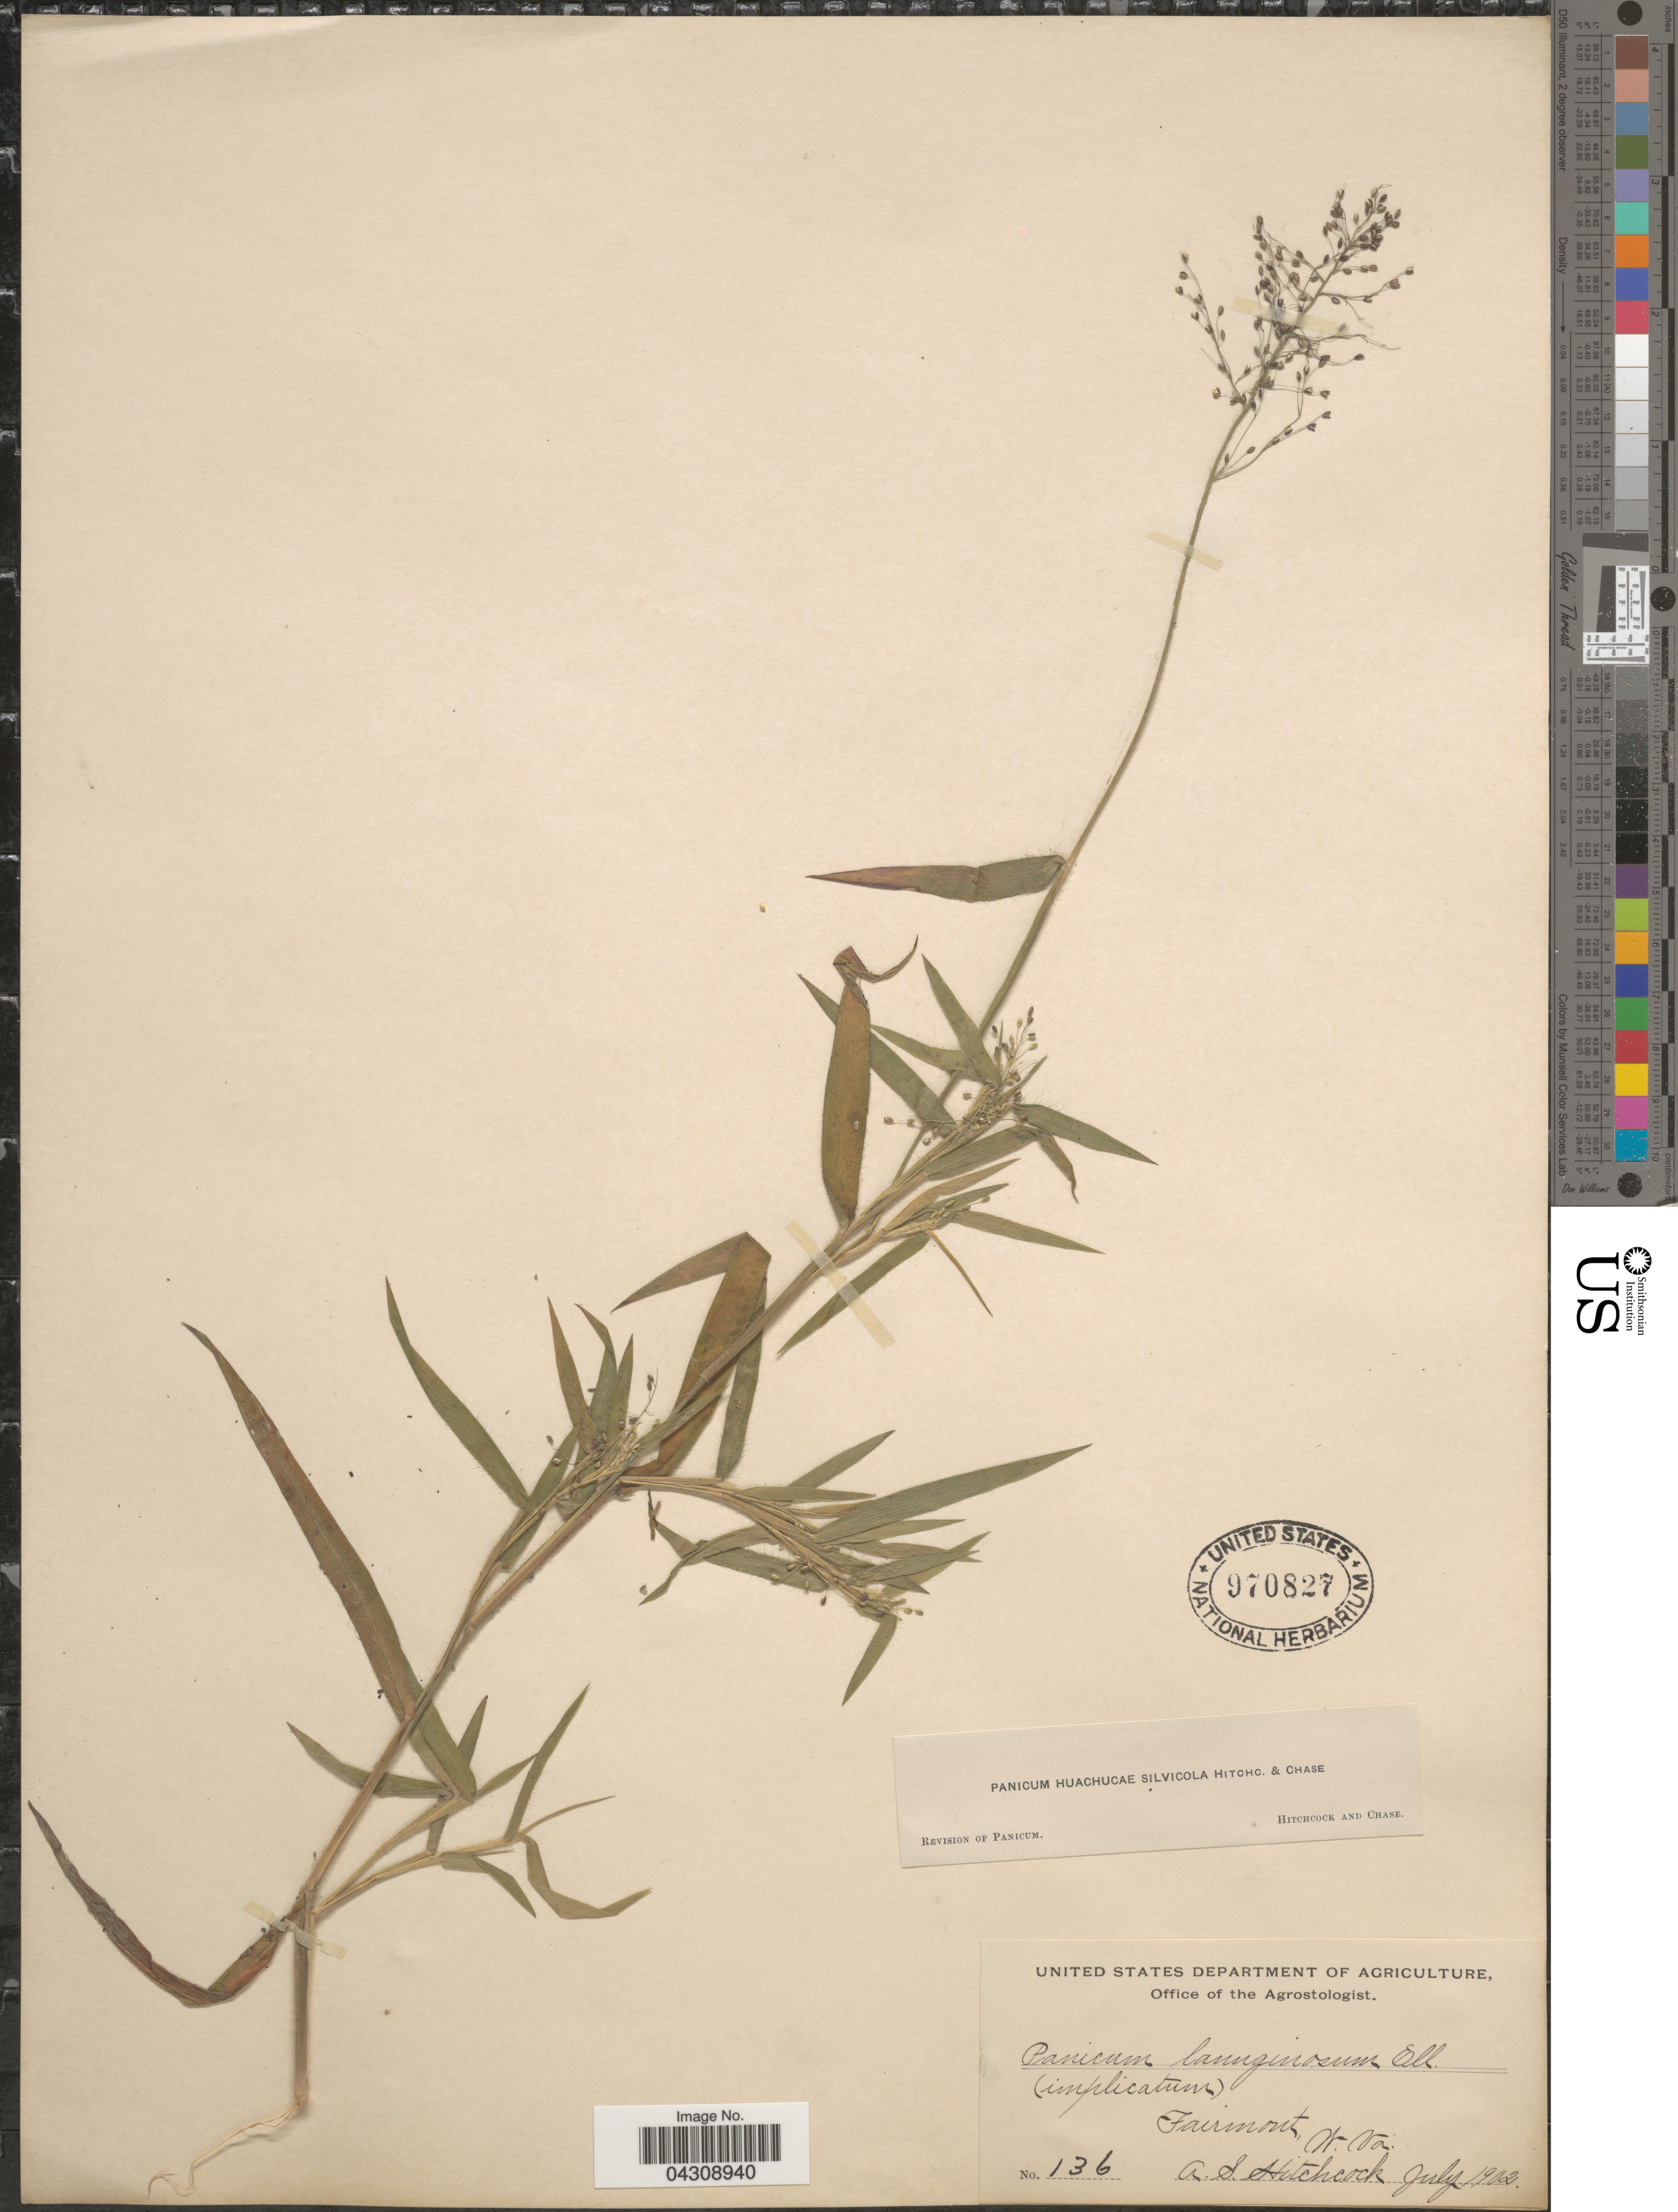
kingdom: Plantae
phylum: Tracheophyta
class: Liliopsida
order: Poales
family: Poaceae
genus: Dichanthelium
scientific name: Dichanthelium acuminatum var. acuminatum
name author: (Sw.) Gould & C.A. Clark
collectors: A. S. Hitchcock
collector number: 136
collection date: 1902-07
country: United States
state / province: West Virginia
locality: Fairmont.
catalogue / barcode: US 970827